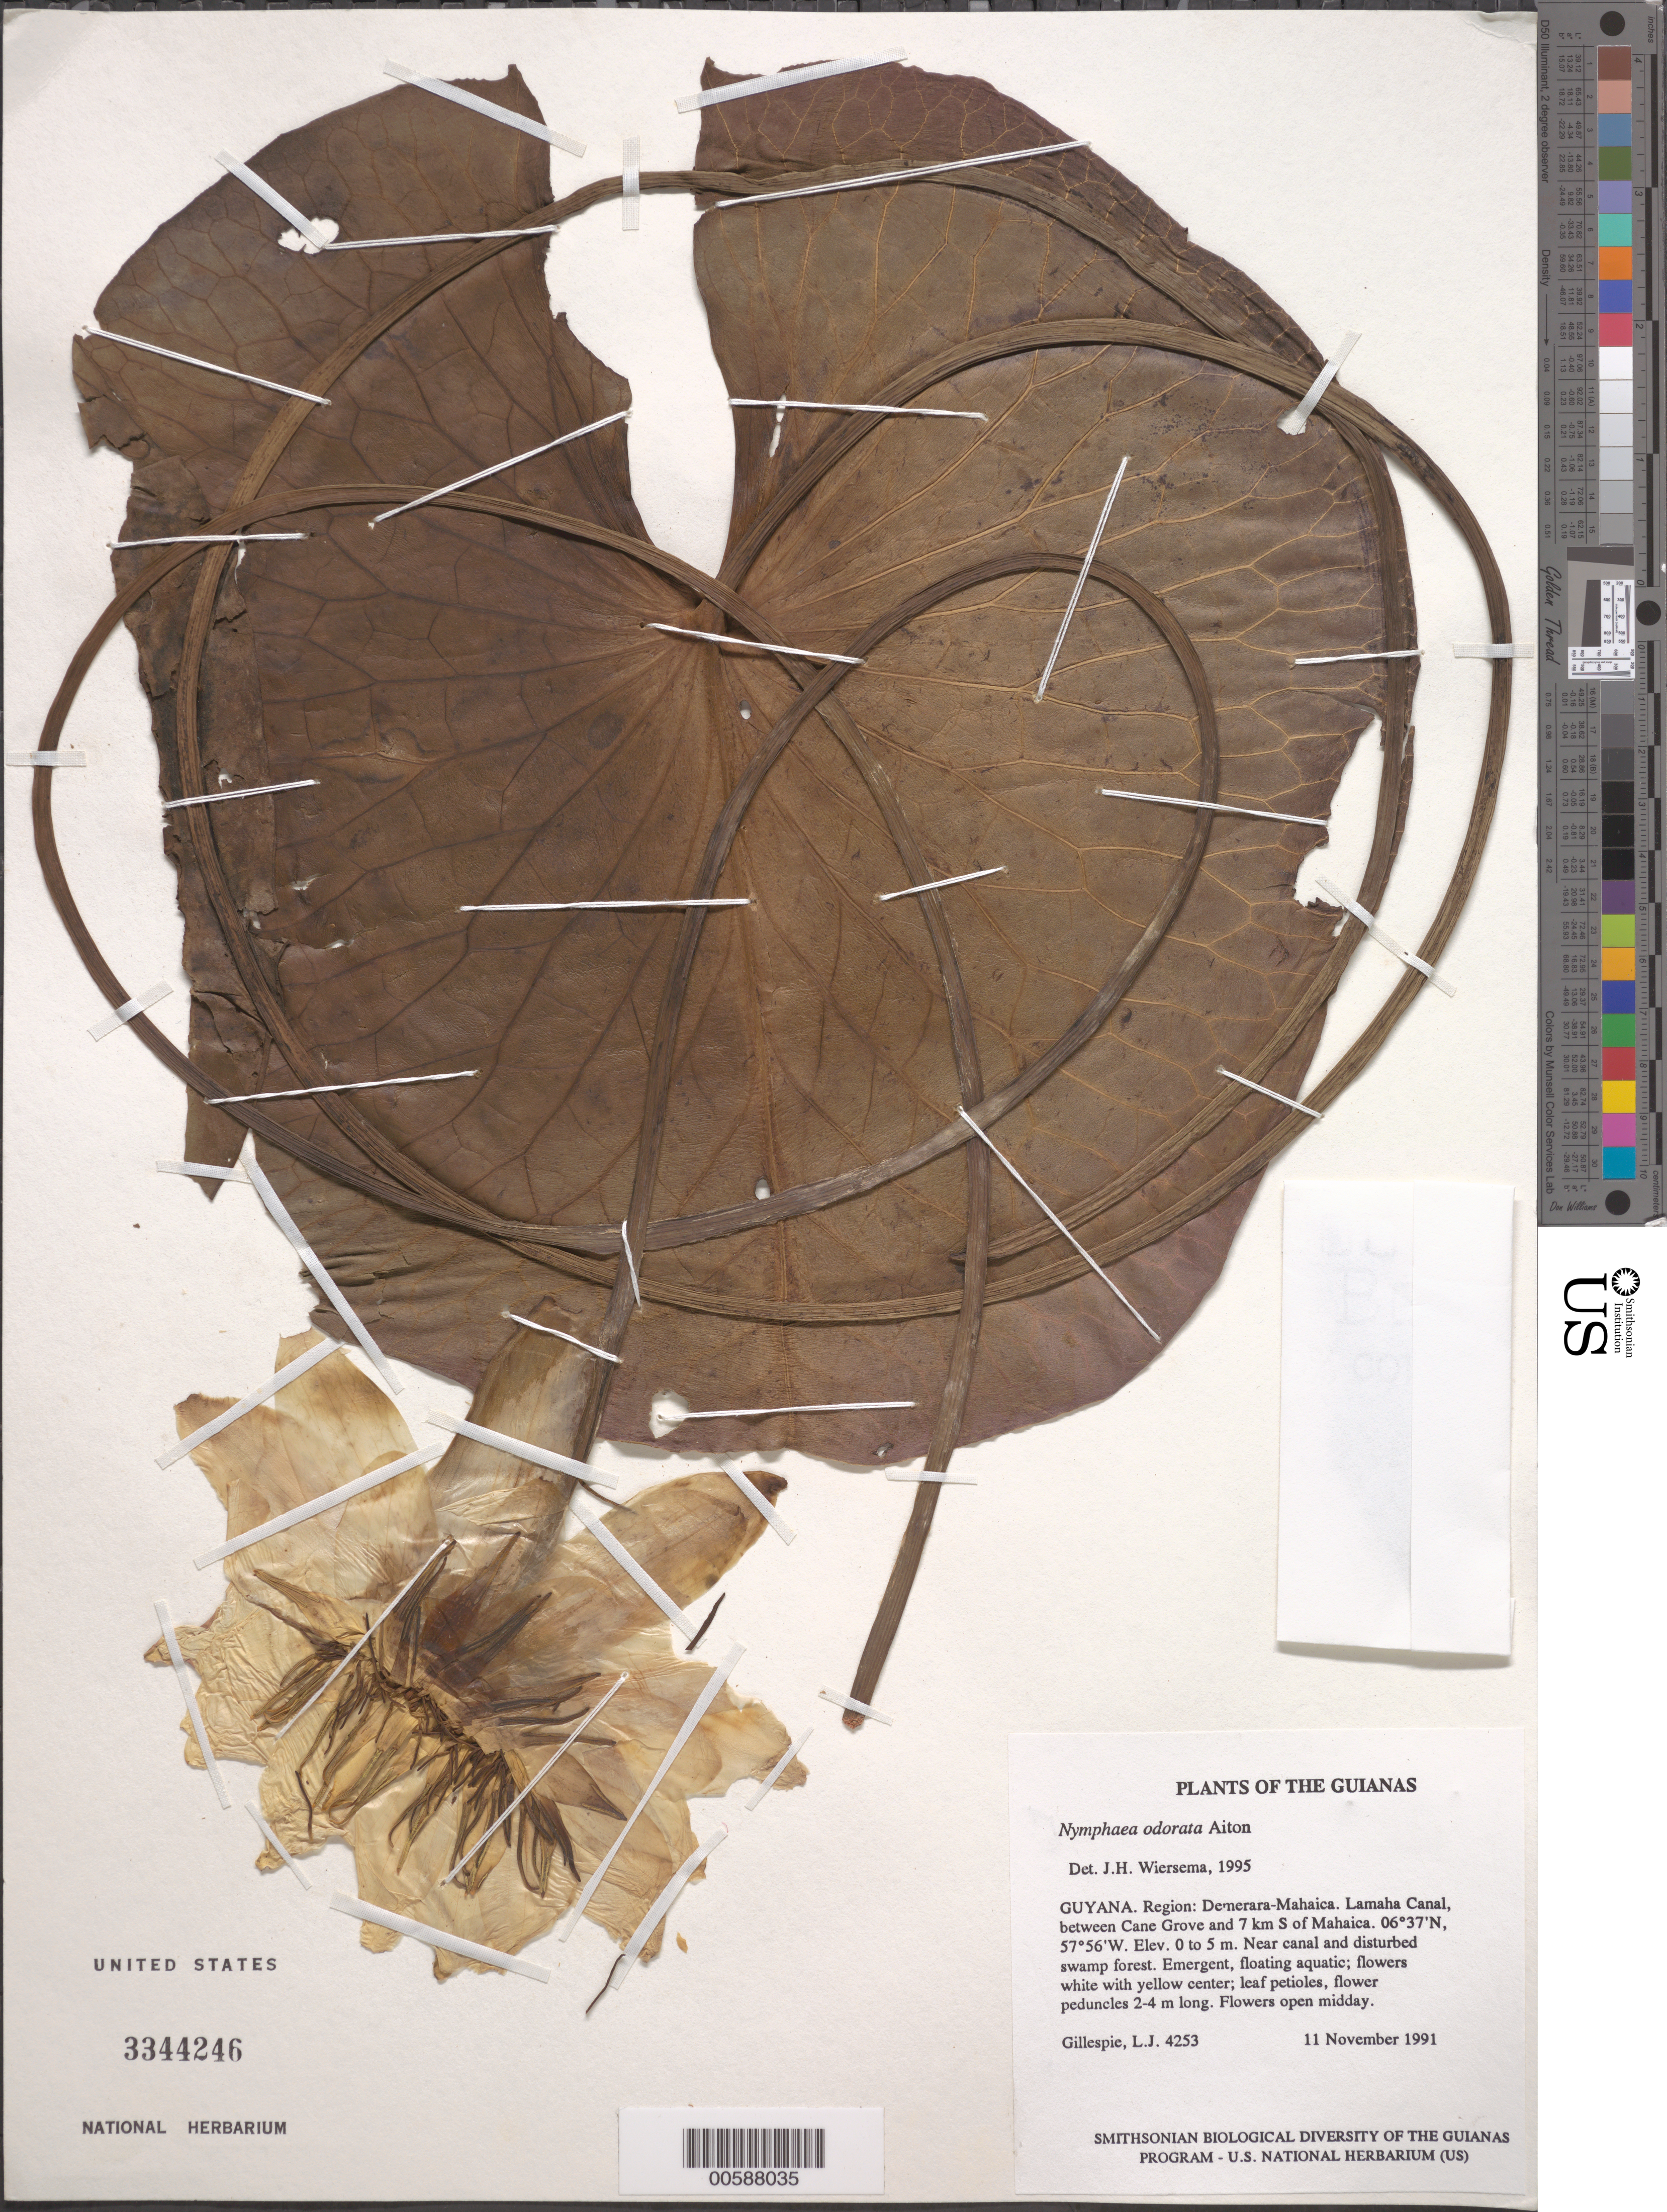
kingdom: Plantae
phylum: Tracheophyta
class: Magnoliopsida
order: Nymphaeales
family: Nymphaeaceae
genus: Nymphaea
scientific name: Nymphaea odorata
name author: Aiton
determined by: Wiersema, John H.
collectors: L. J. Gillespie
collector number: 4253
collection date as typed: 11 November 1991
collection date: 1991-11-11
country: Guyana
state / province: Demerara-Mahaica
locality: Lamaha Canal, between Cane Grove and 7 km S of Mahaica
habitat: Near canal and disturbed swamp forest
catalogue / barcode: US 3344246